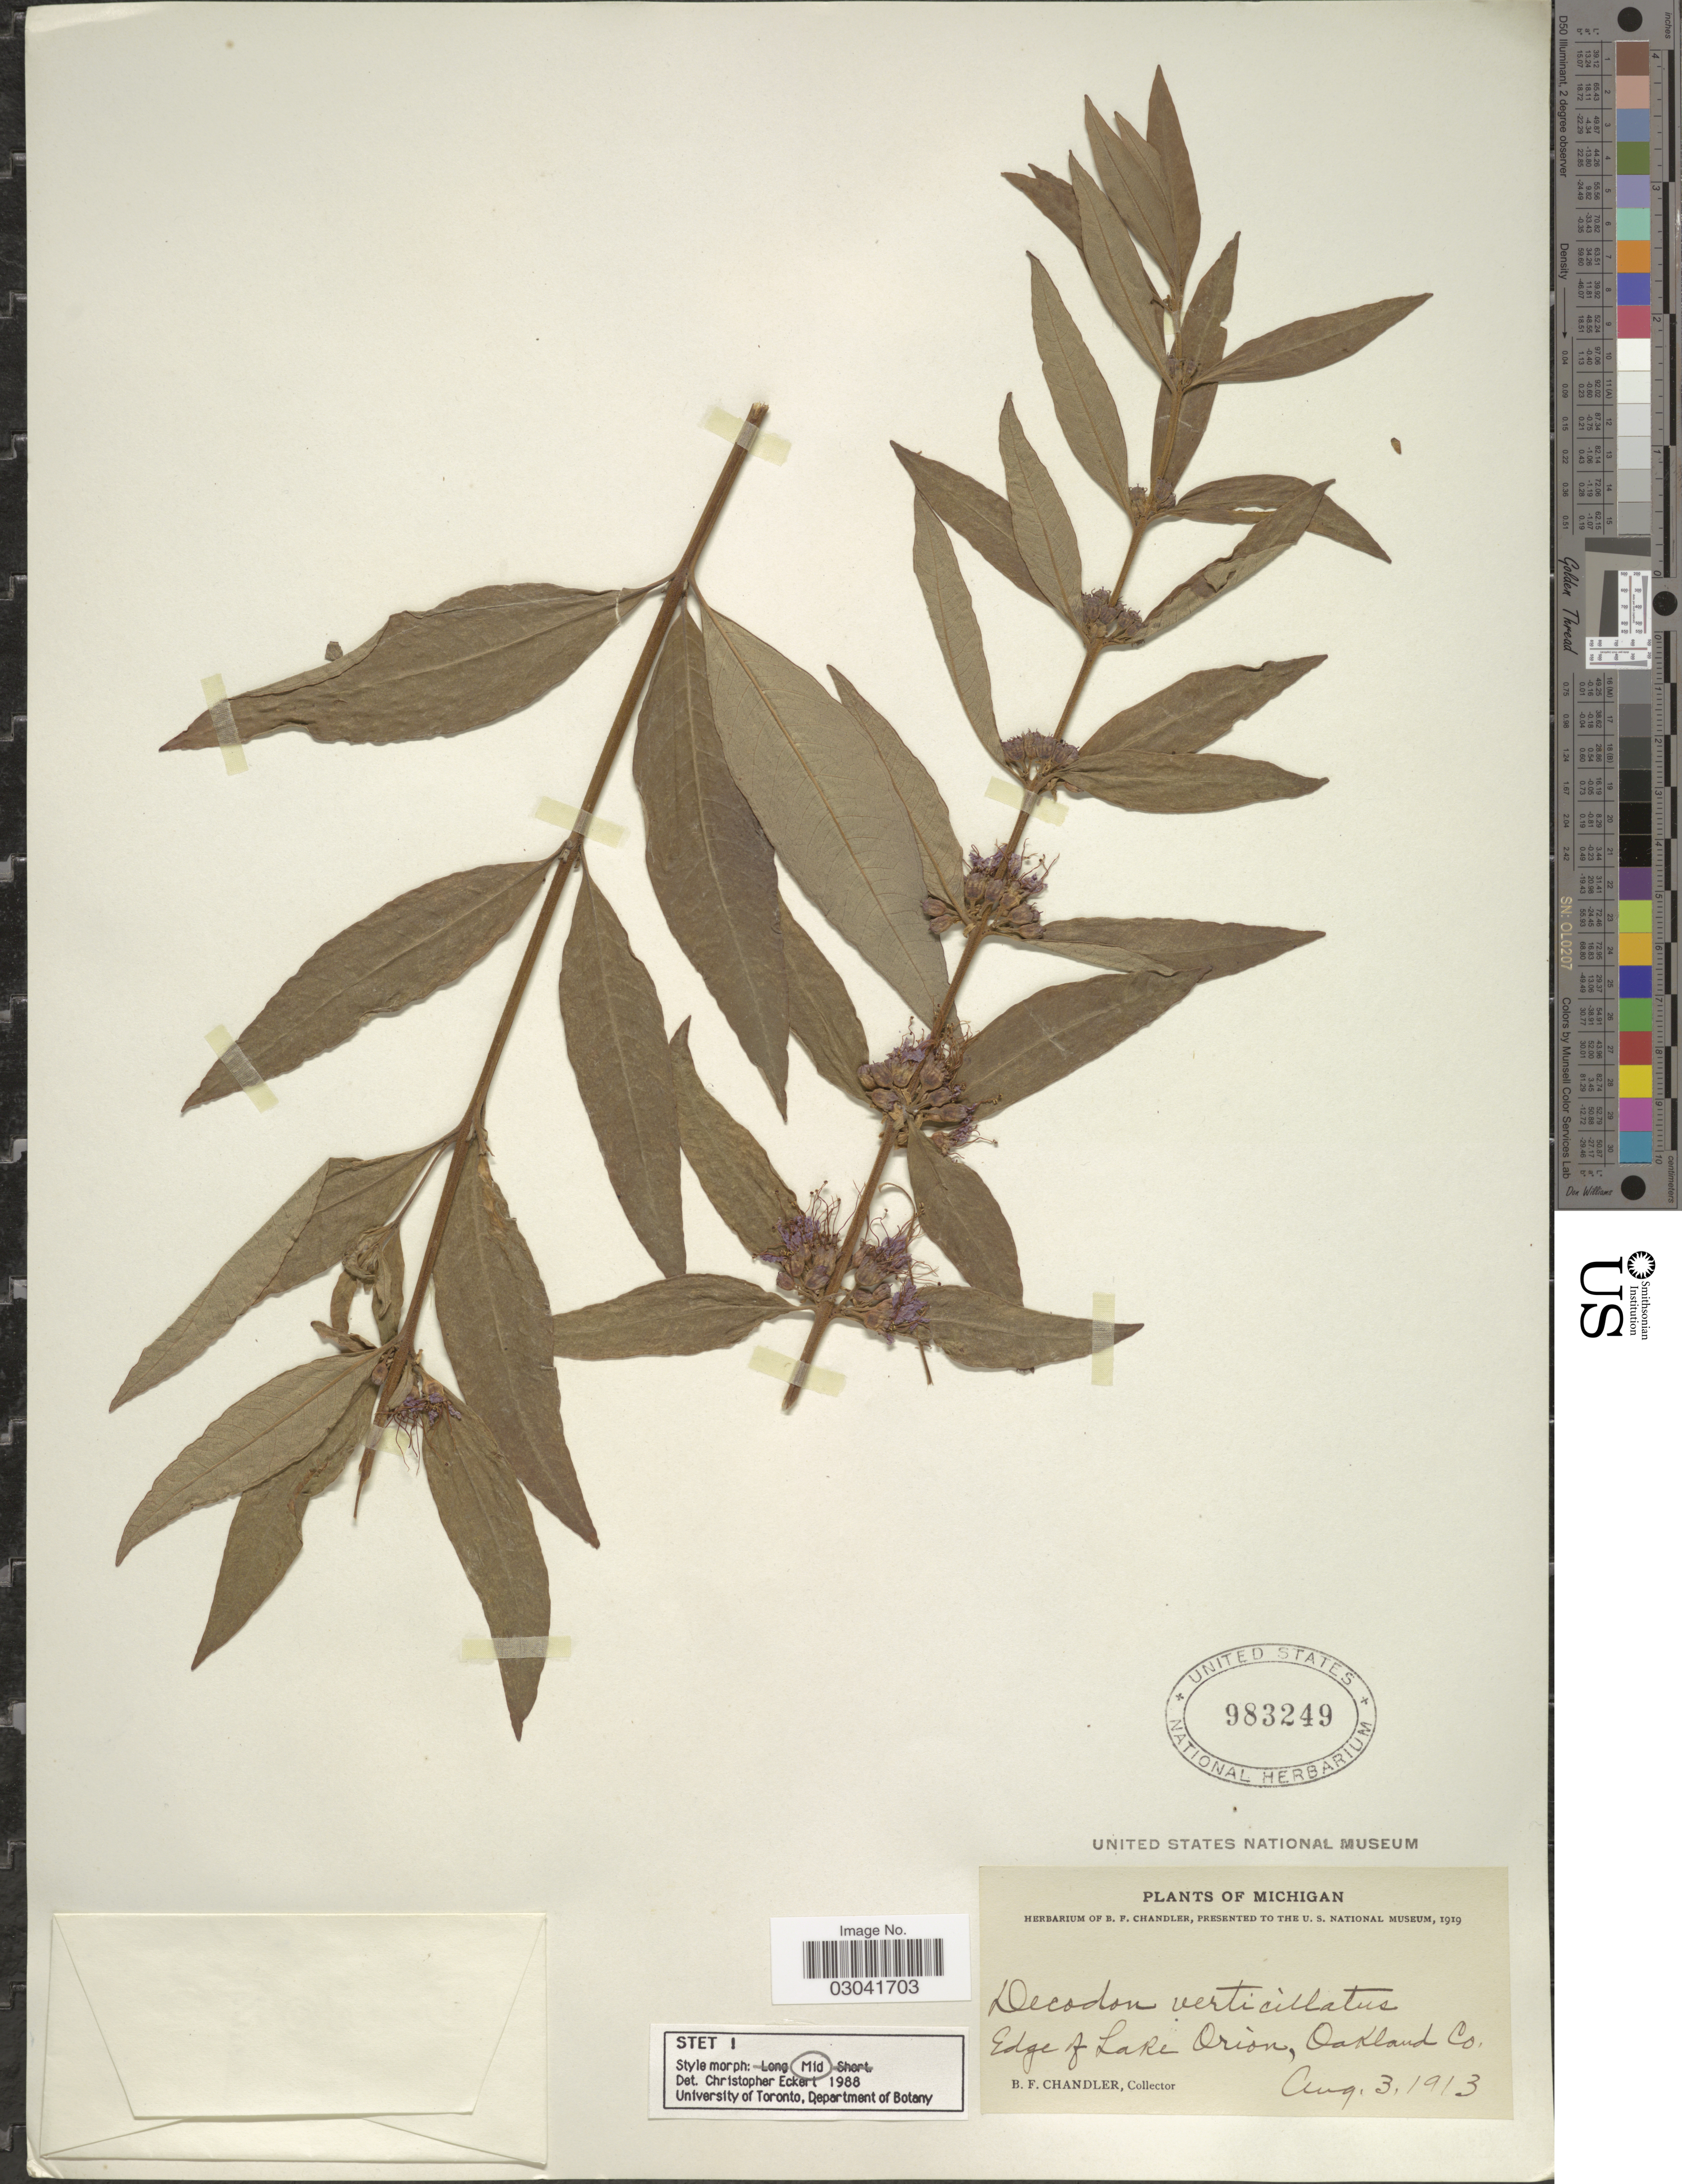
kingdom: Plantae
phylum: Tracheophyta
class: Magnoliopsida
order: Myrtales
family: Lythraceae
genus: Decodon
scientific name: Decodon verticillatus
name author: (L.) Elliott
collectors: B. F. Chandler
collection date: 1913-08-03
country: United States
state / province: Michigan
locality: Edge of Lake Orion, Oakland Co.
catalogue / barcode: US 983249